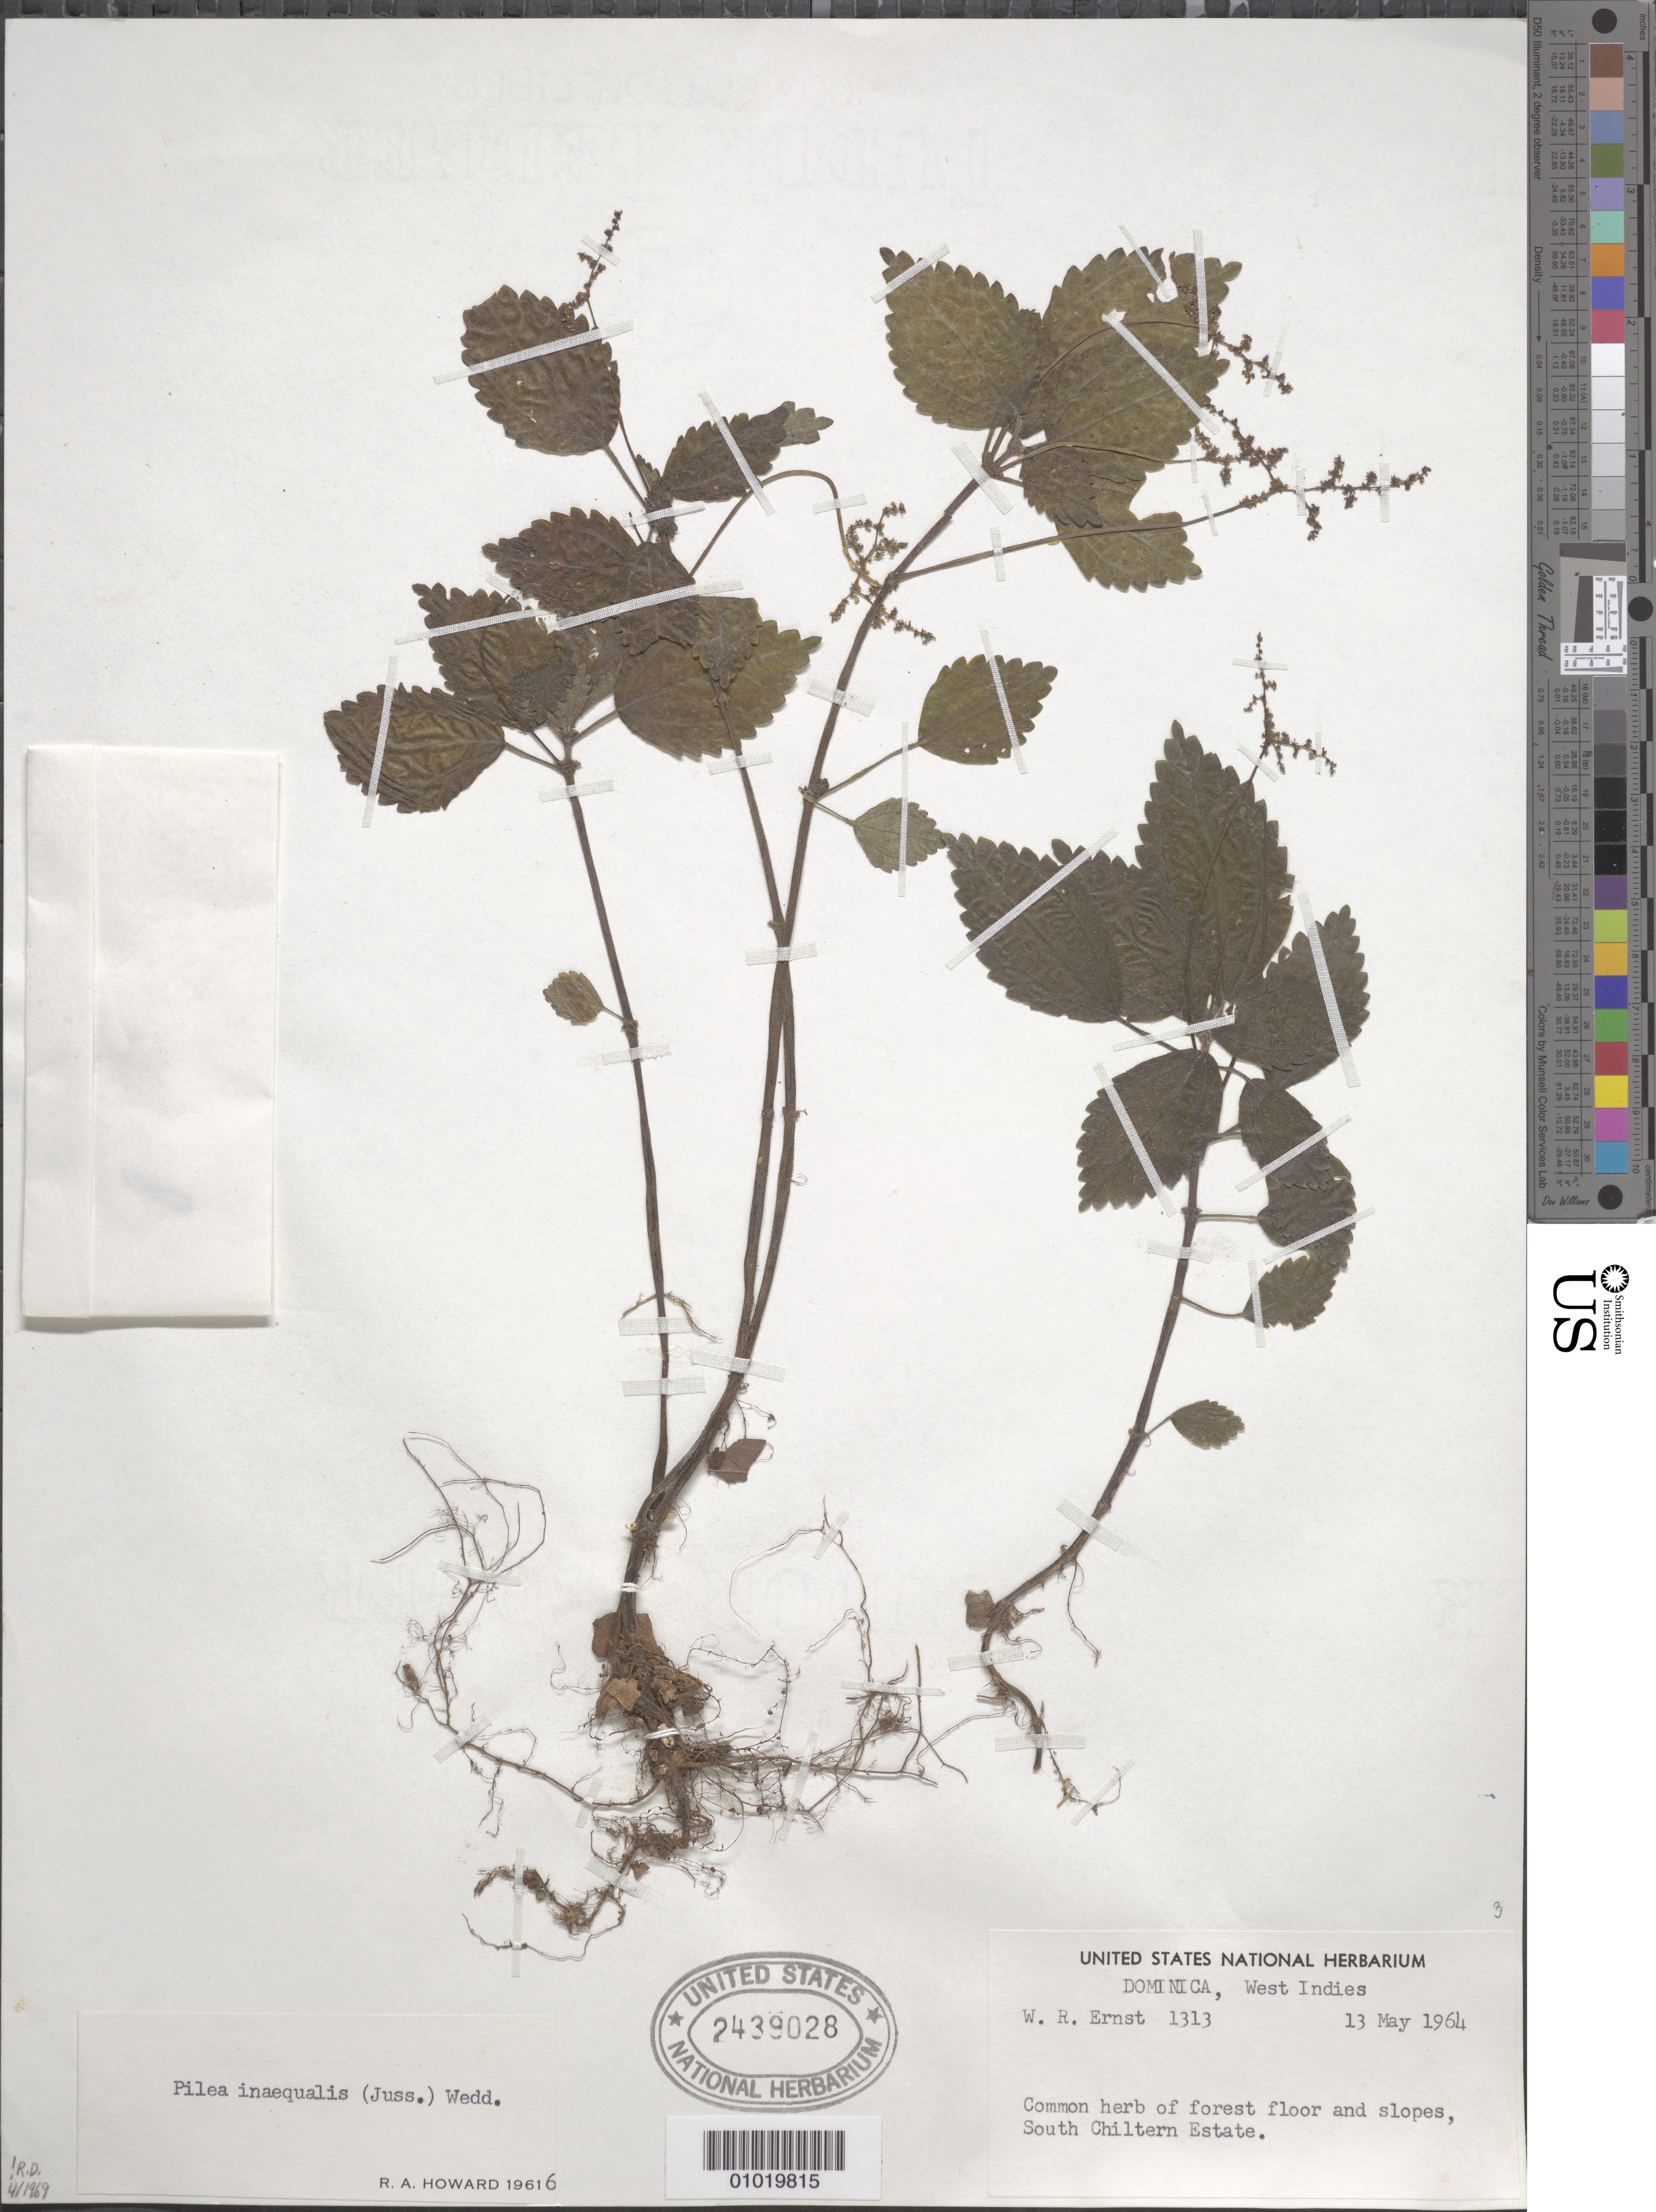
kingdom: Plantae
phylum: Tracheophyta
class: Magnoliopsida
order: Rosales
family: Urticaceae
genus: Pilea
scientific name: Pilea inaequalis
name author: (Juss. ex Poir.) Wedd.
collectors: W. R. Ernst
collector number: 1313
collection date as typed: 13 May 1964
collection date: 1964-05-13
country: Dominica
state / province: St. Luke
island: Dominica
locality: South Chiltern Estate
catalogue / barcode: US 2439028